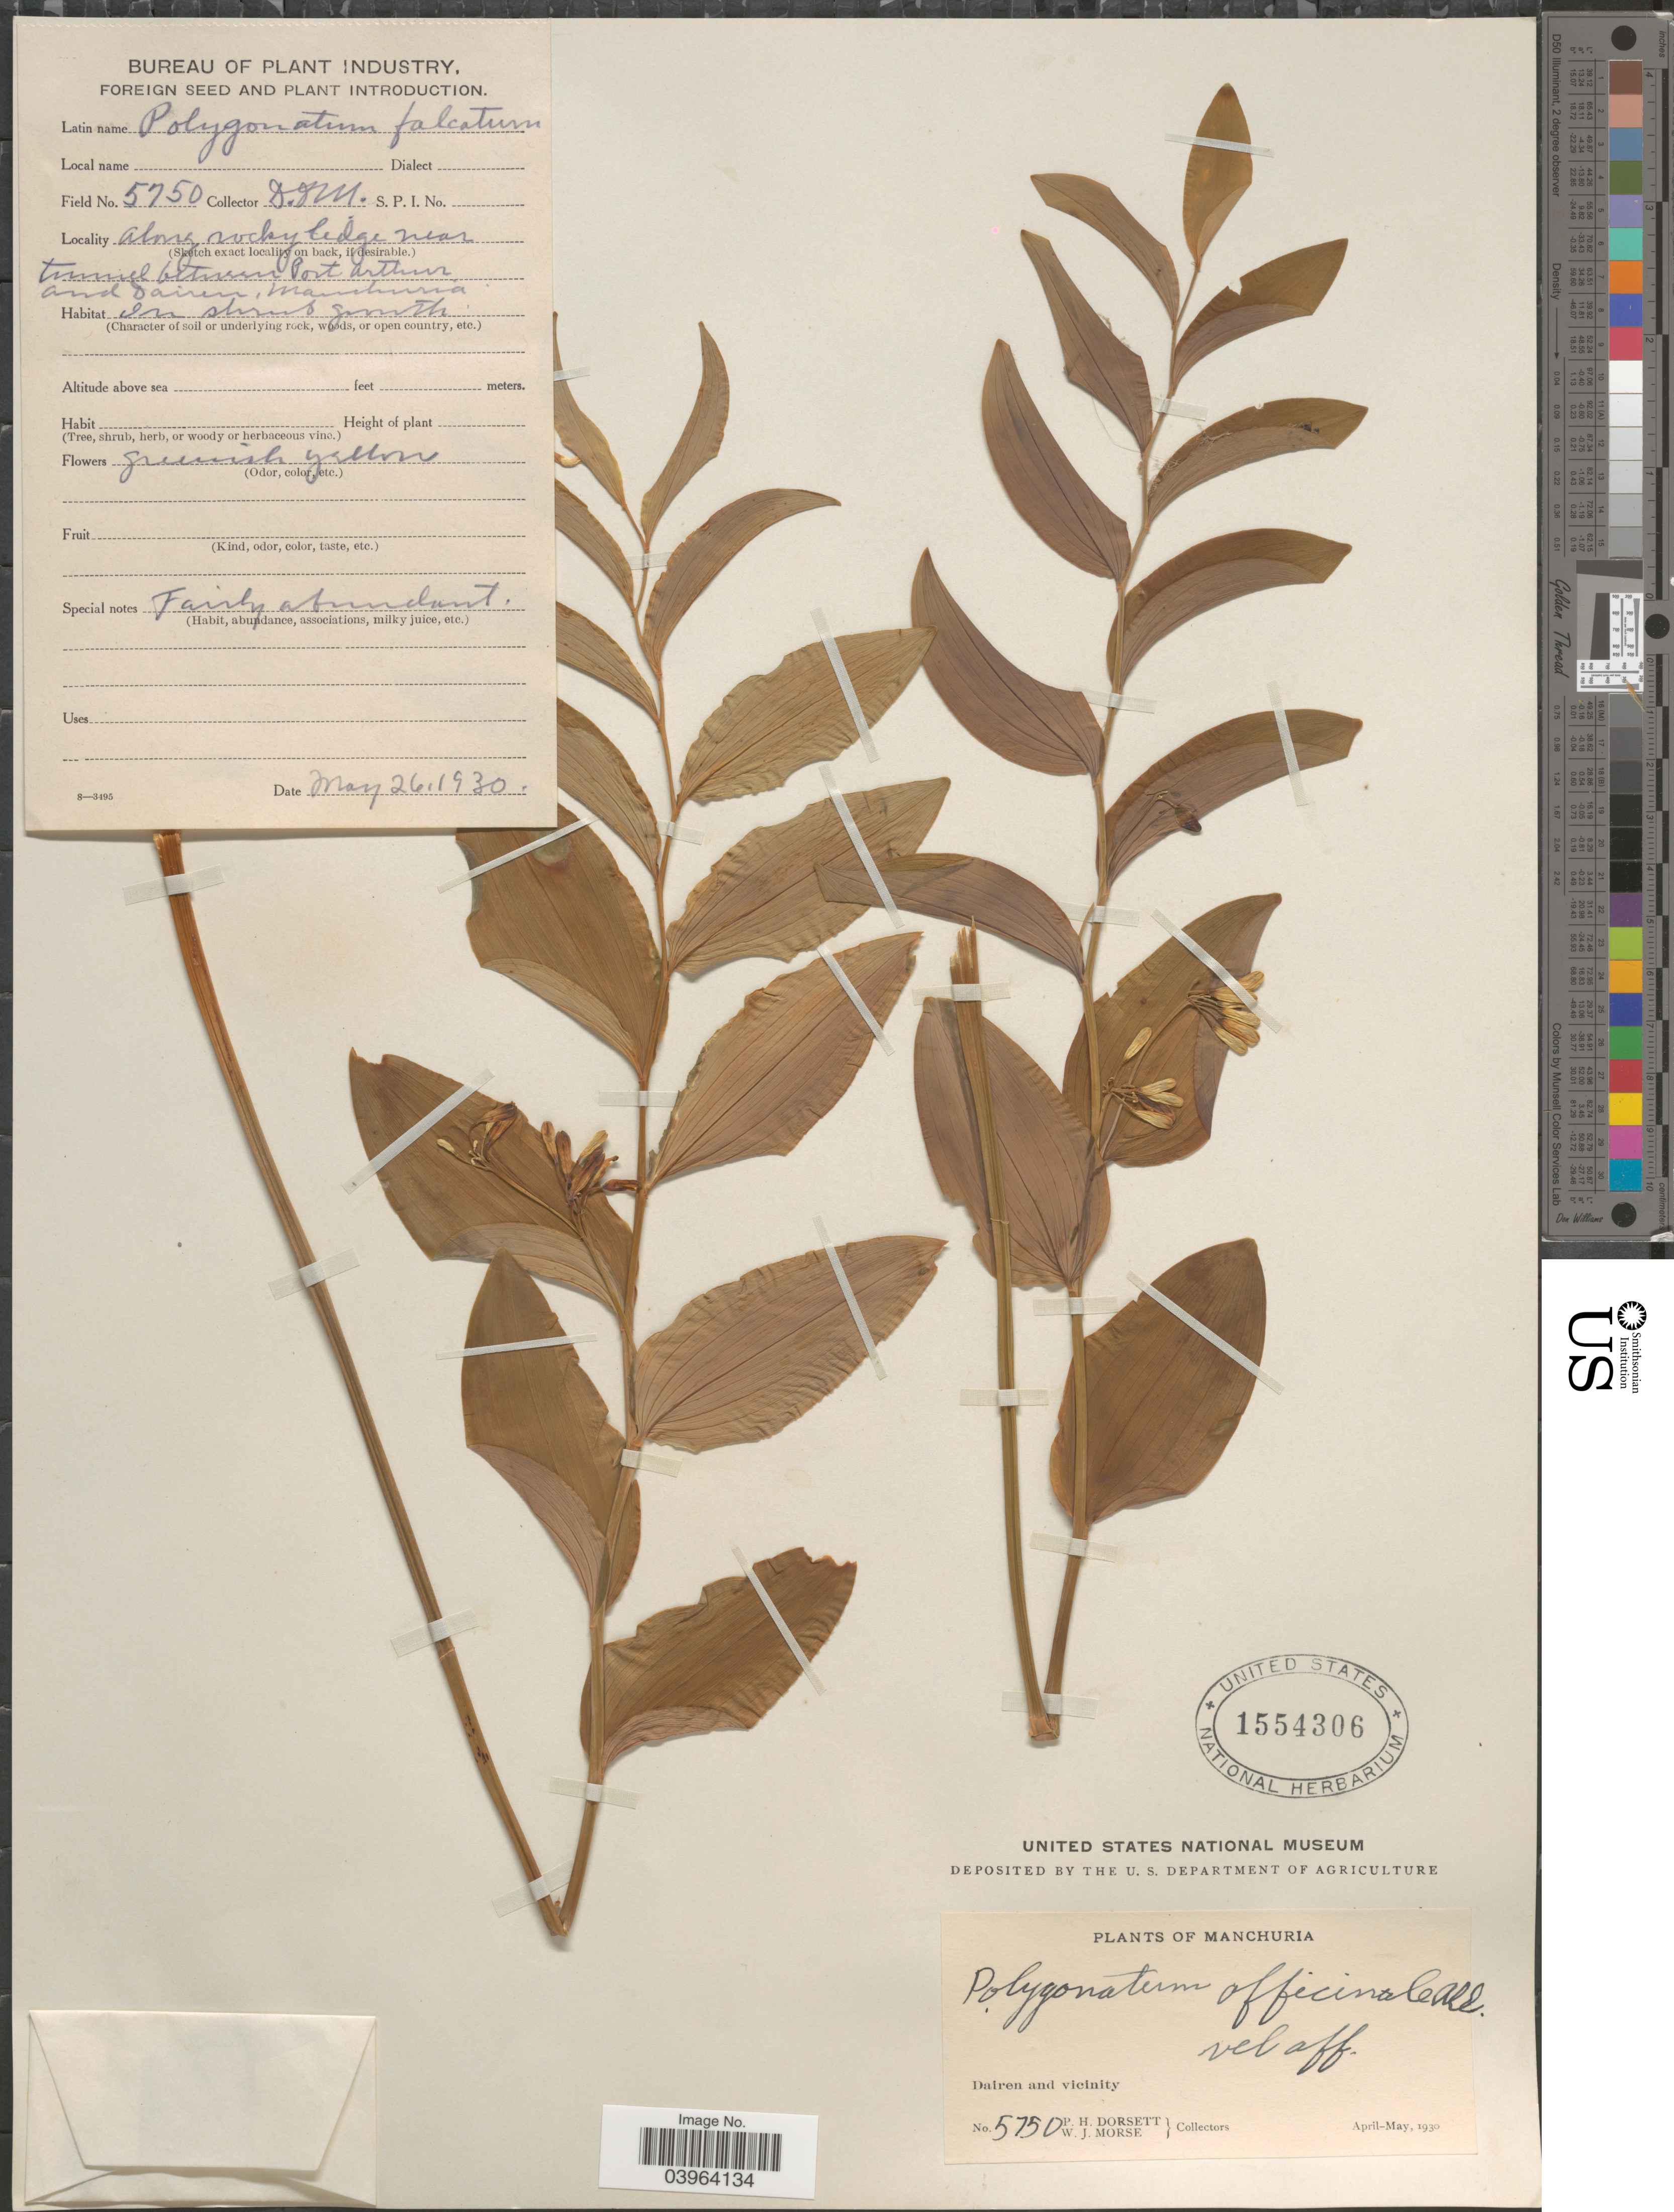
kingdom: Plantae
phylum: Tracheophyta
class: Liliopsida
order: Asparagales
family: Asparagaceae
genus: Polygonatum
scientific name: Polygonatum odoratum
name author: (Mill.) Druce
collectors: P. H. Dorsett & W. J. Morse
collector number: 5750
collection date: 1930-05-26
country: China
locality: Near tunnel between Port Arthur and Dairen. Manchuria. Dairen and vicinity.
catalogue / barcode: US 1554306